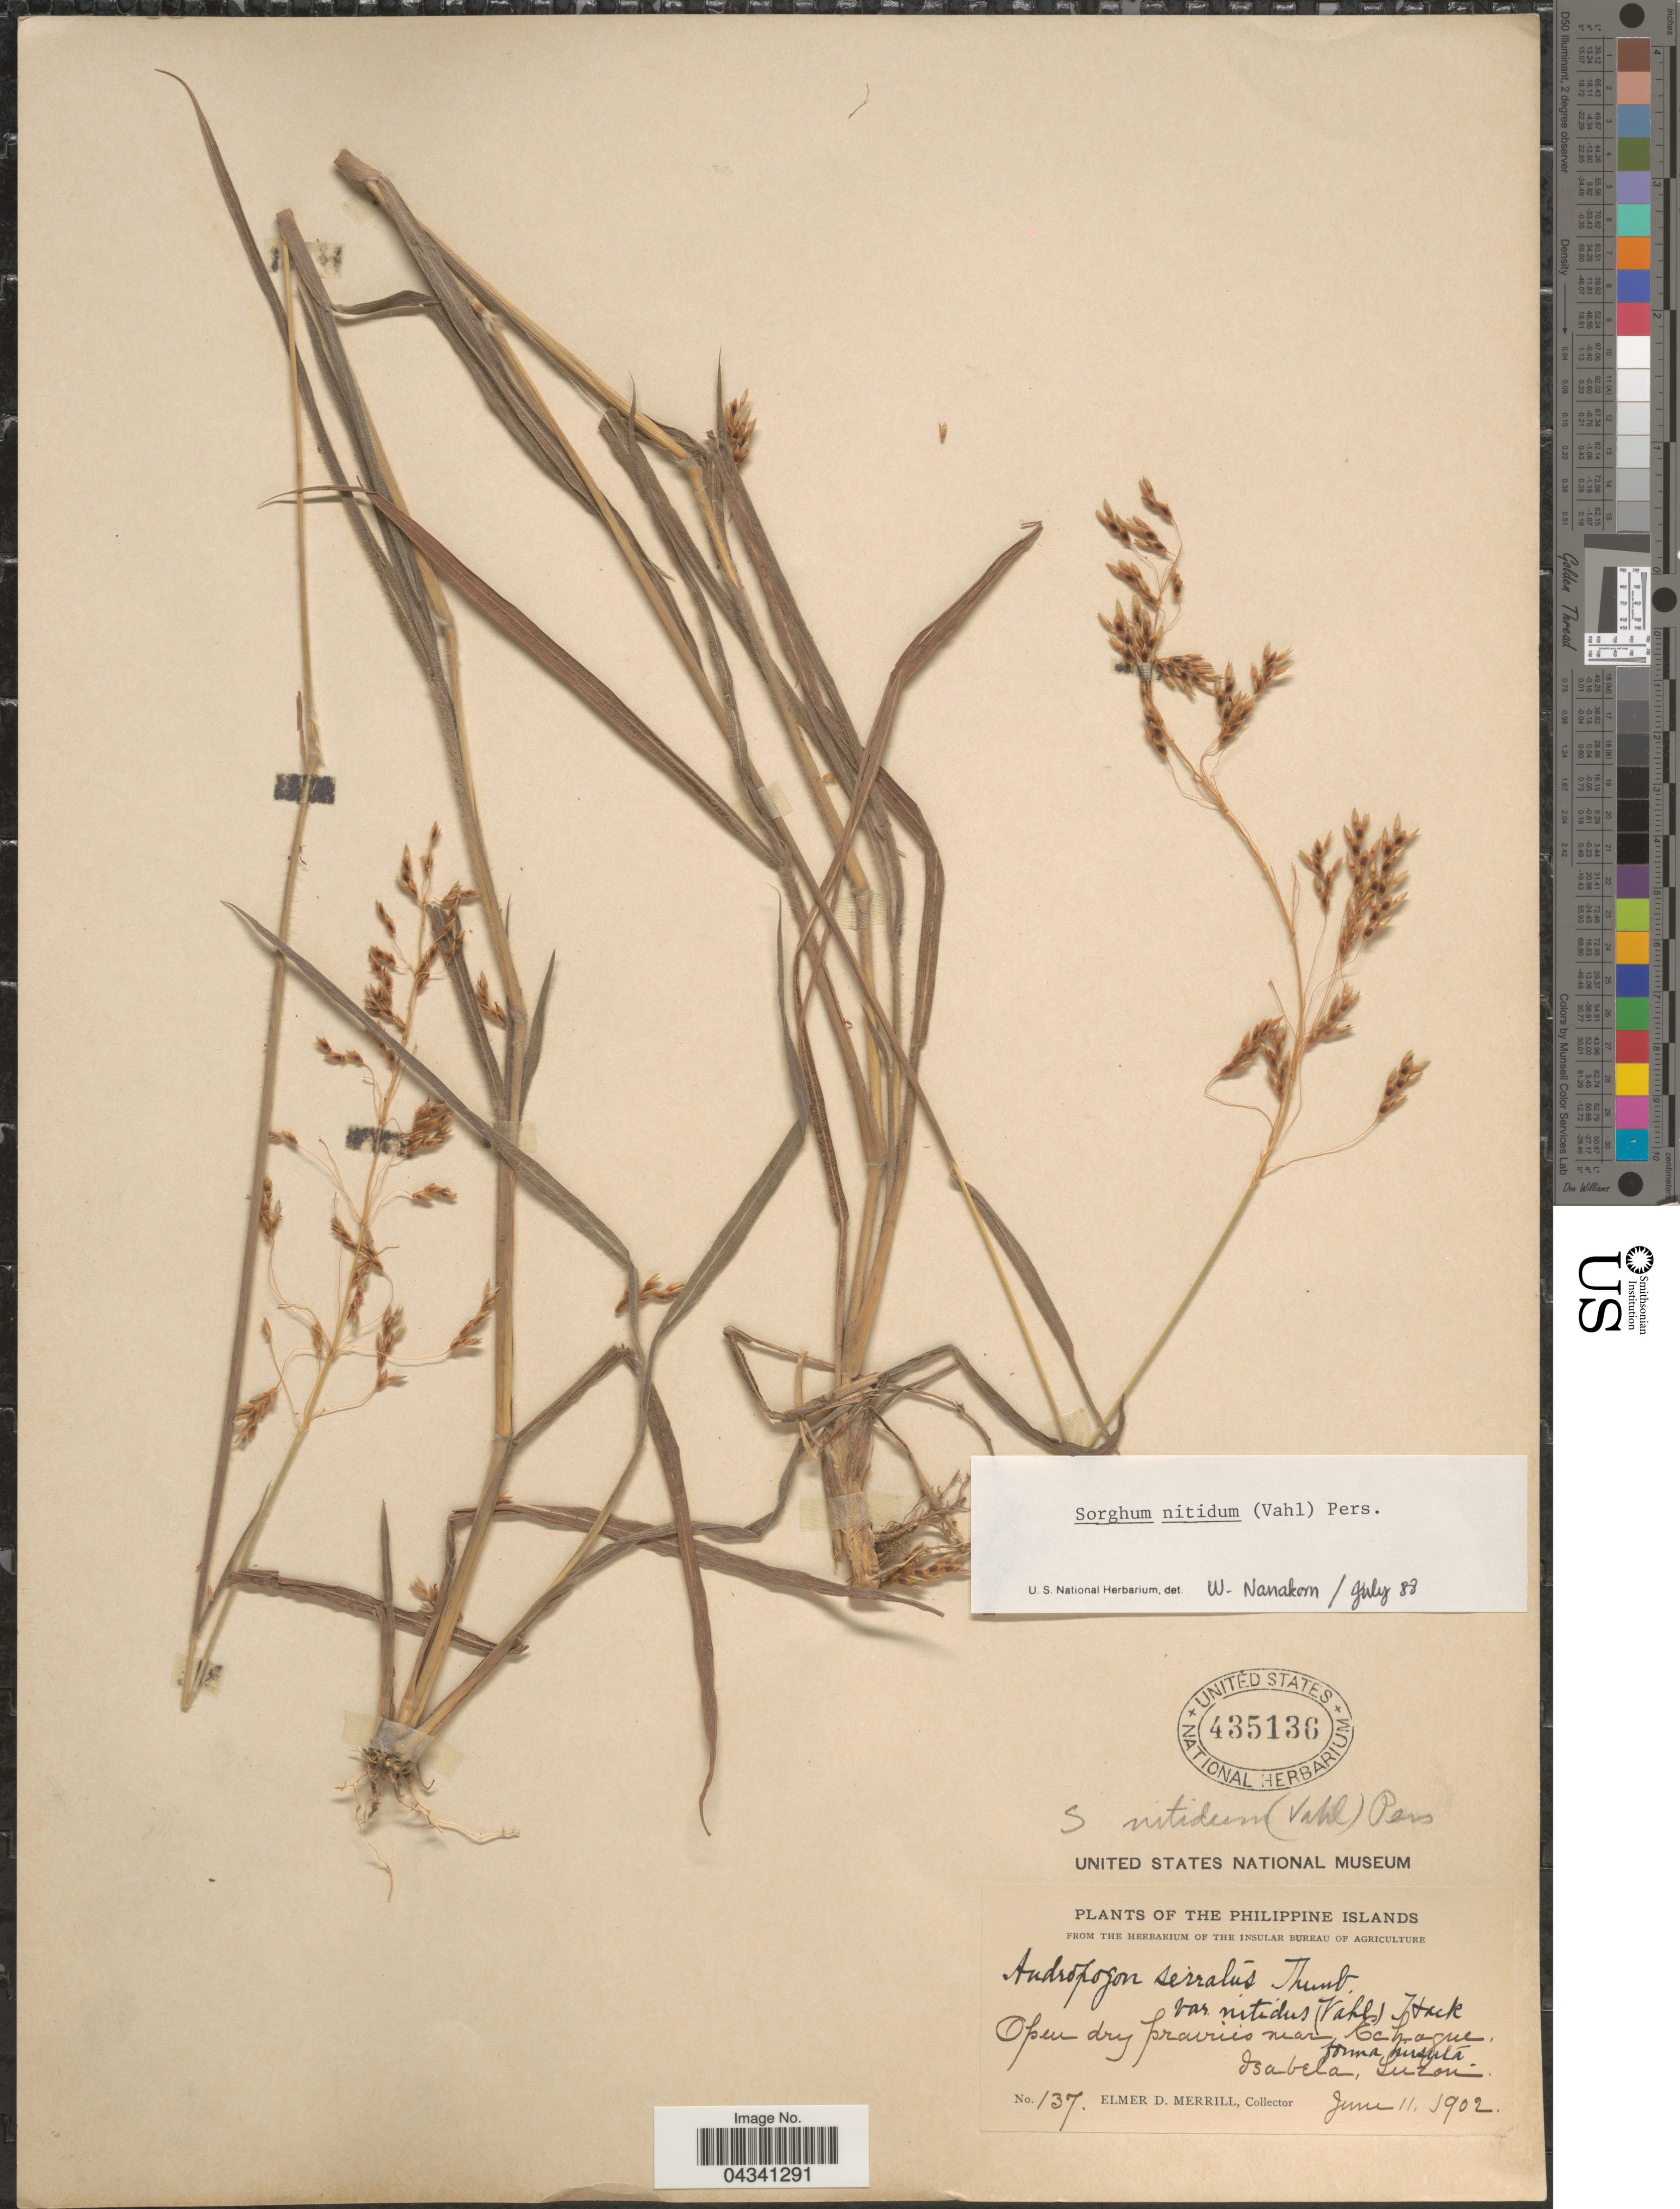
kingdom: Plantae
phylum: Tracheophyta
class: Liliopsida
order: Poales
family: Poaceae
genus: Sorghum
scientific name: Sorghum nitidum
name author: (Vahl) Pers.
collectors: E. D. Merrill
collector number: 137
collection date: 1902-06-11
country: Philippines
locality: The Philippine Islands. Open dry prairies near Echague. Isabela, Luzon.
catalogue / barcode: US 435136